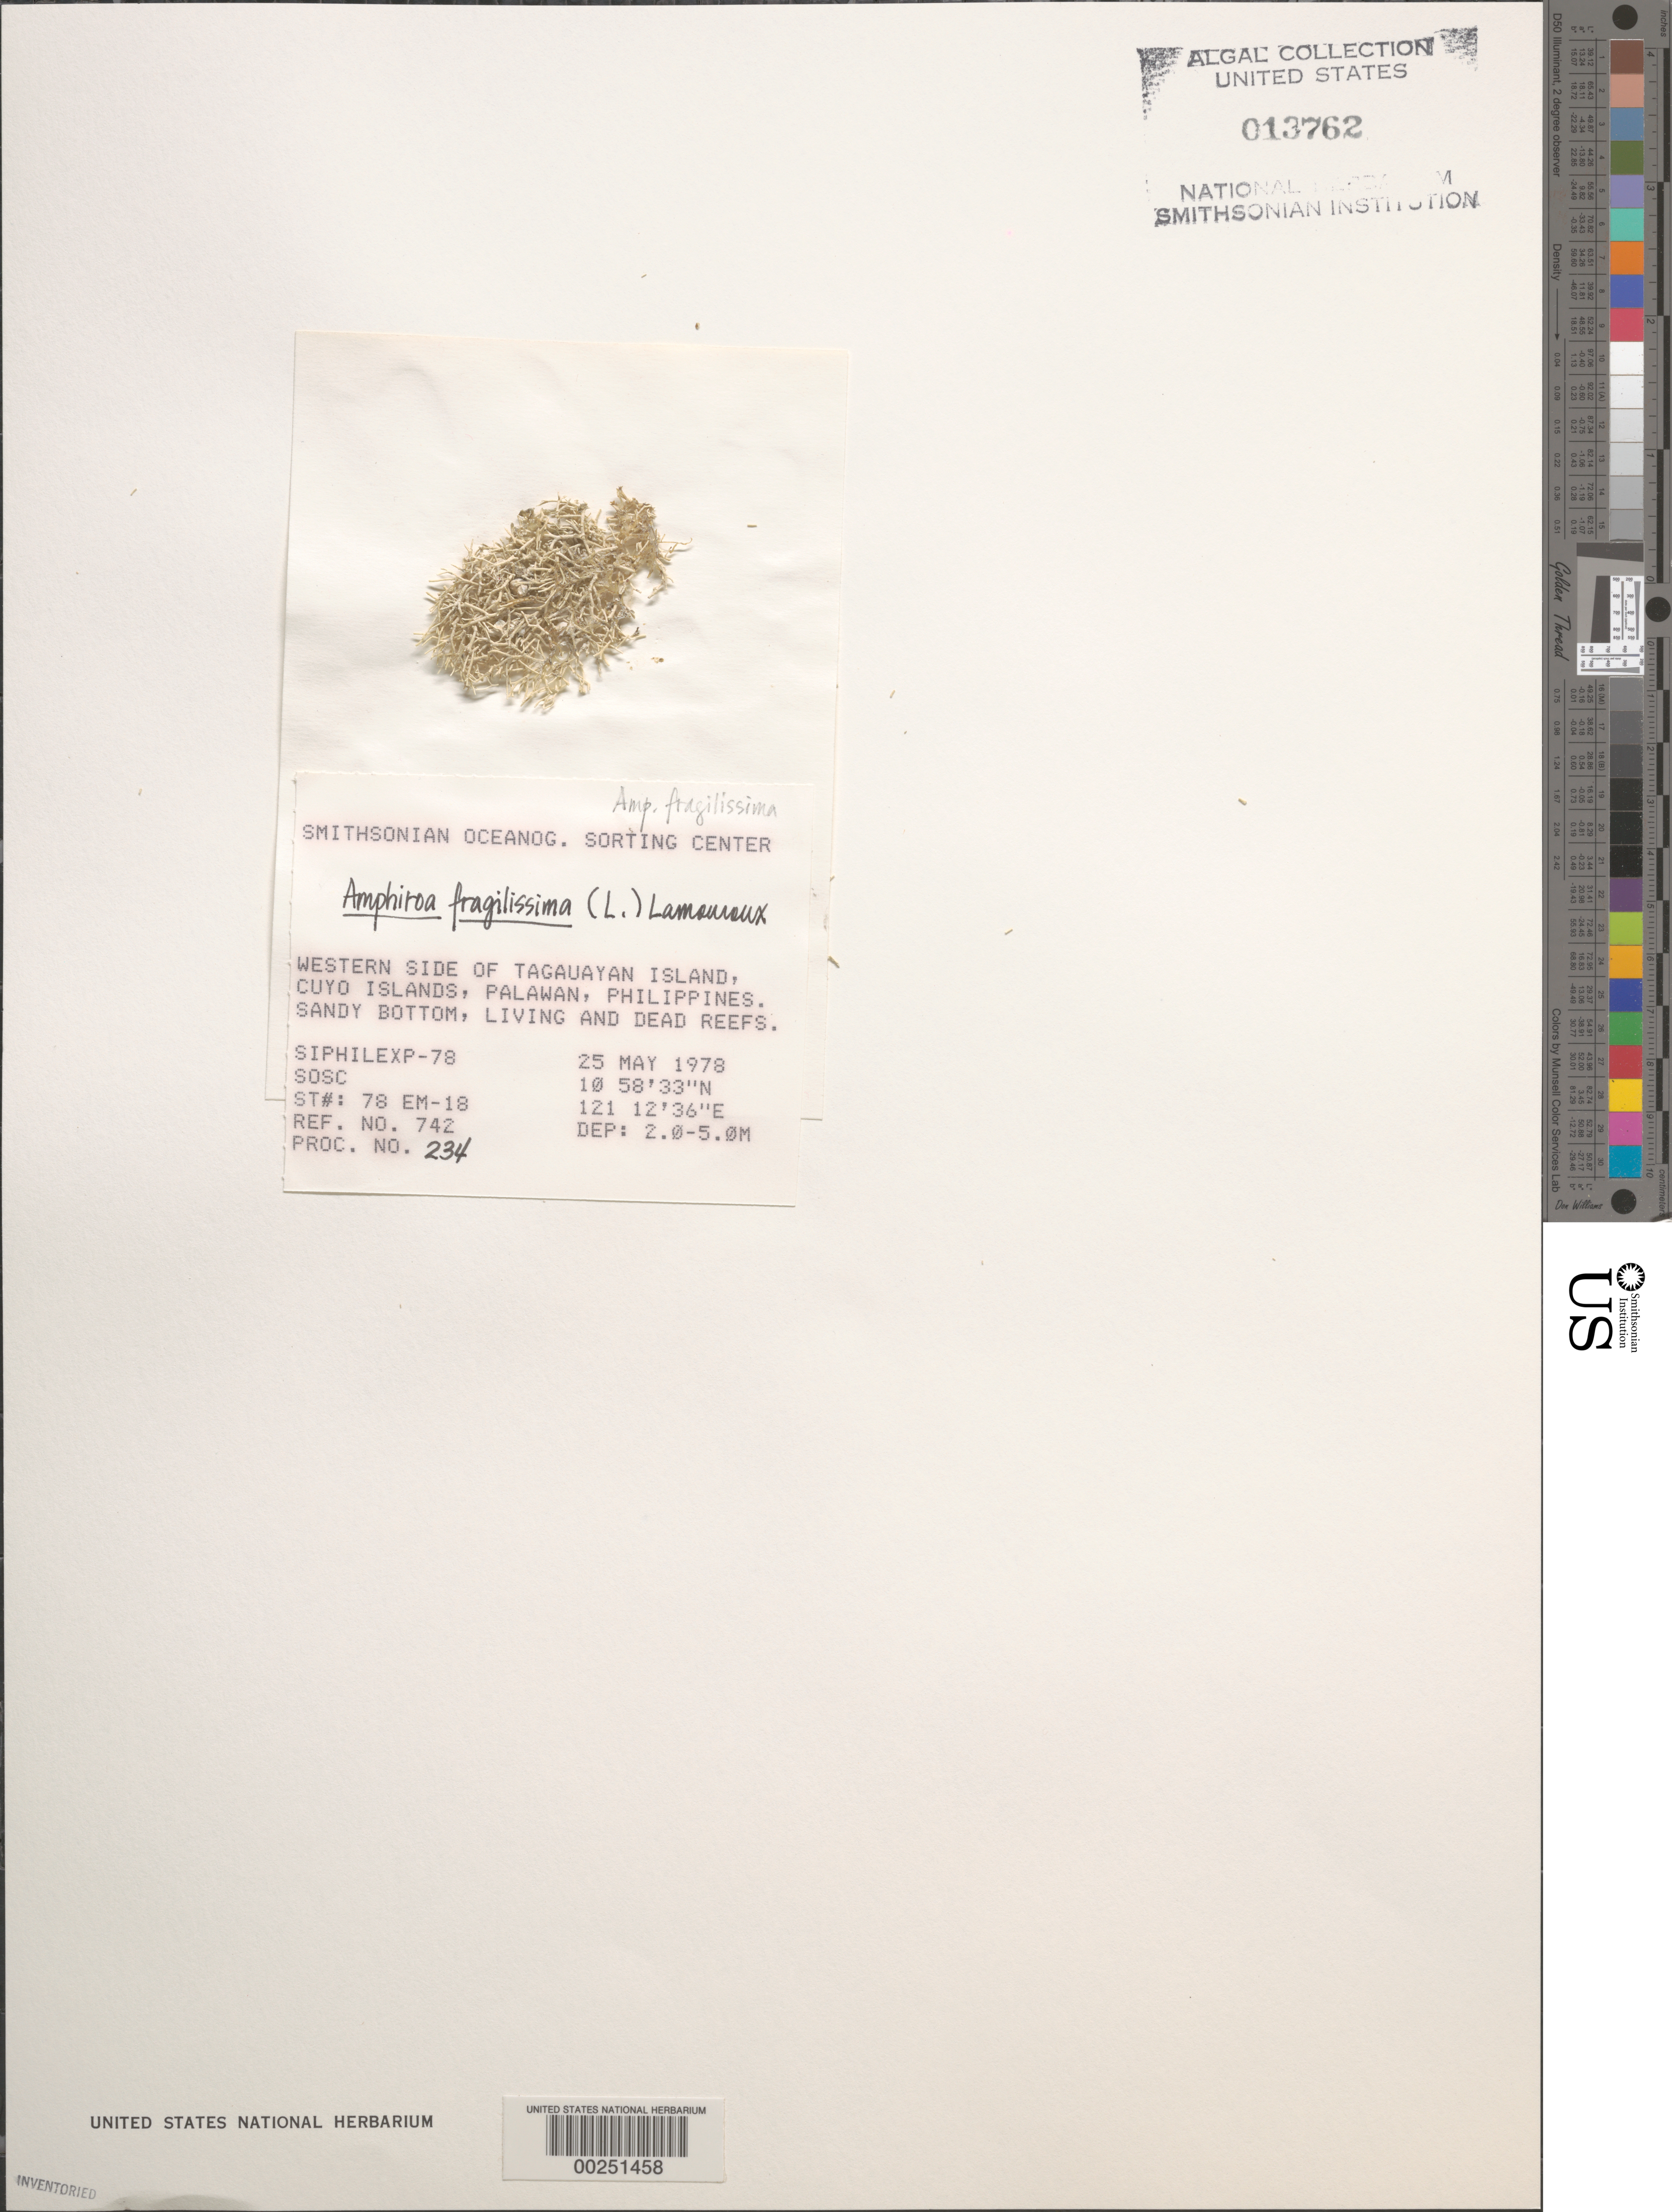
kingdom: Plantae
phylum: Rhodophyta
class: Florideophyceae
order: Corallinales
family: Lithophyllaceae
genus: Amphiroa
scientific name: Amphiroa fragilissima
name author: (L.) J.V.Lamouroux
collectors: SOSC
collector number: Station 78 Em-18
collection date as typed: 25 May 1978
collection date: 1978-05-25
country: Philippines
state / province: Mimaropa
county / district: Palawan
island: Tagauayan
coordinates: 10 58' 33" N, 121 12' 36" E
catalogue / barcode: US 13762